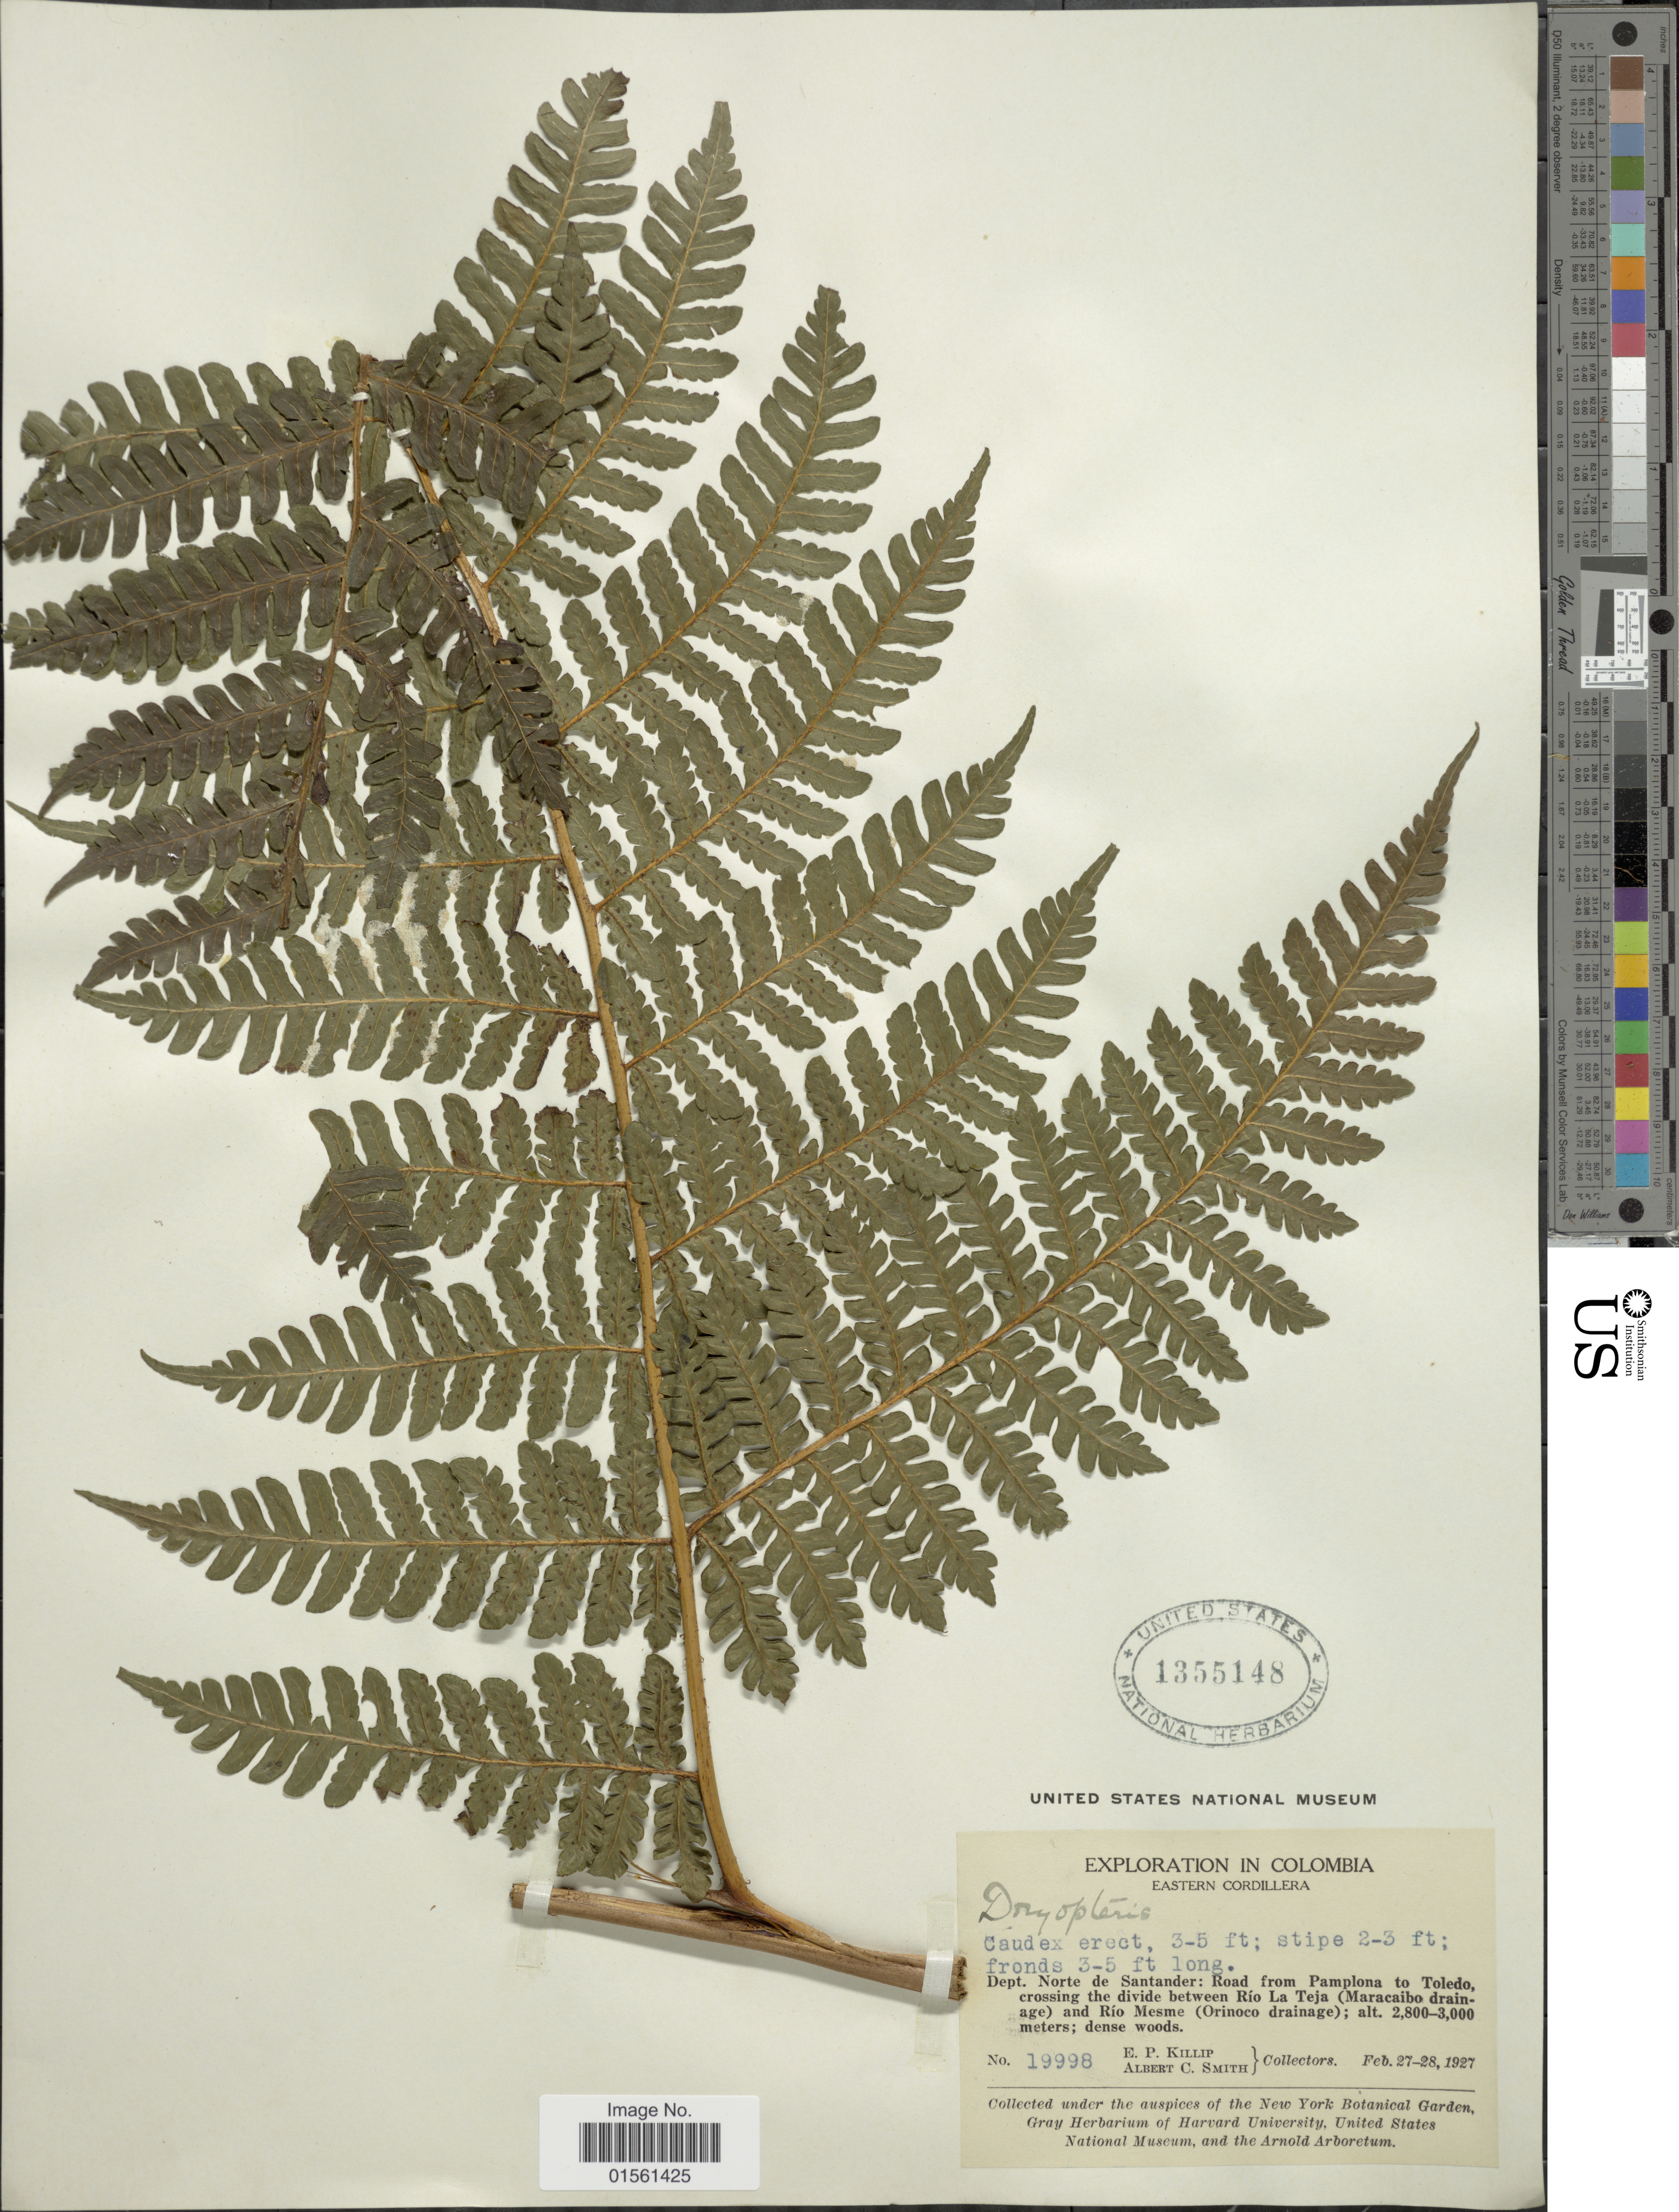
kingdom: Plantae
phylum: Tracheophyta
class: Polypodiopsida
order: Polypodiales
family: Dryopteridaceae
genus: Megalastrum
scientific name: Megalastrum mollicomum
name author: (C. Chr.) A.R. Sm. & R.C. Moran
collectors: E. P. Killip & A. C. Smith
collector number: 19998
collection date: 1927-02-27/1927-02-28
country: Colombia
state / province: Norte de Santander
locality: Eastern Cordillera, Road from Pamplona to Toledo, crossing the divide between Rio La Teja (maracaibo drainage) and Rio Mesme (Orinoco drainage)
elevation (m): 2800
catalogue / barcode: US 1355148